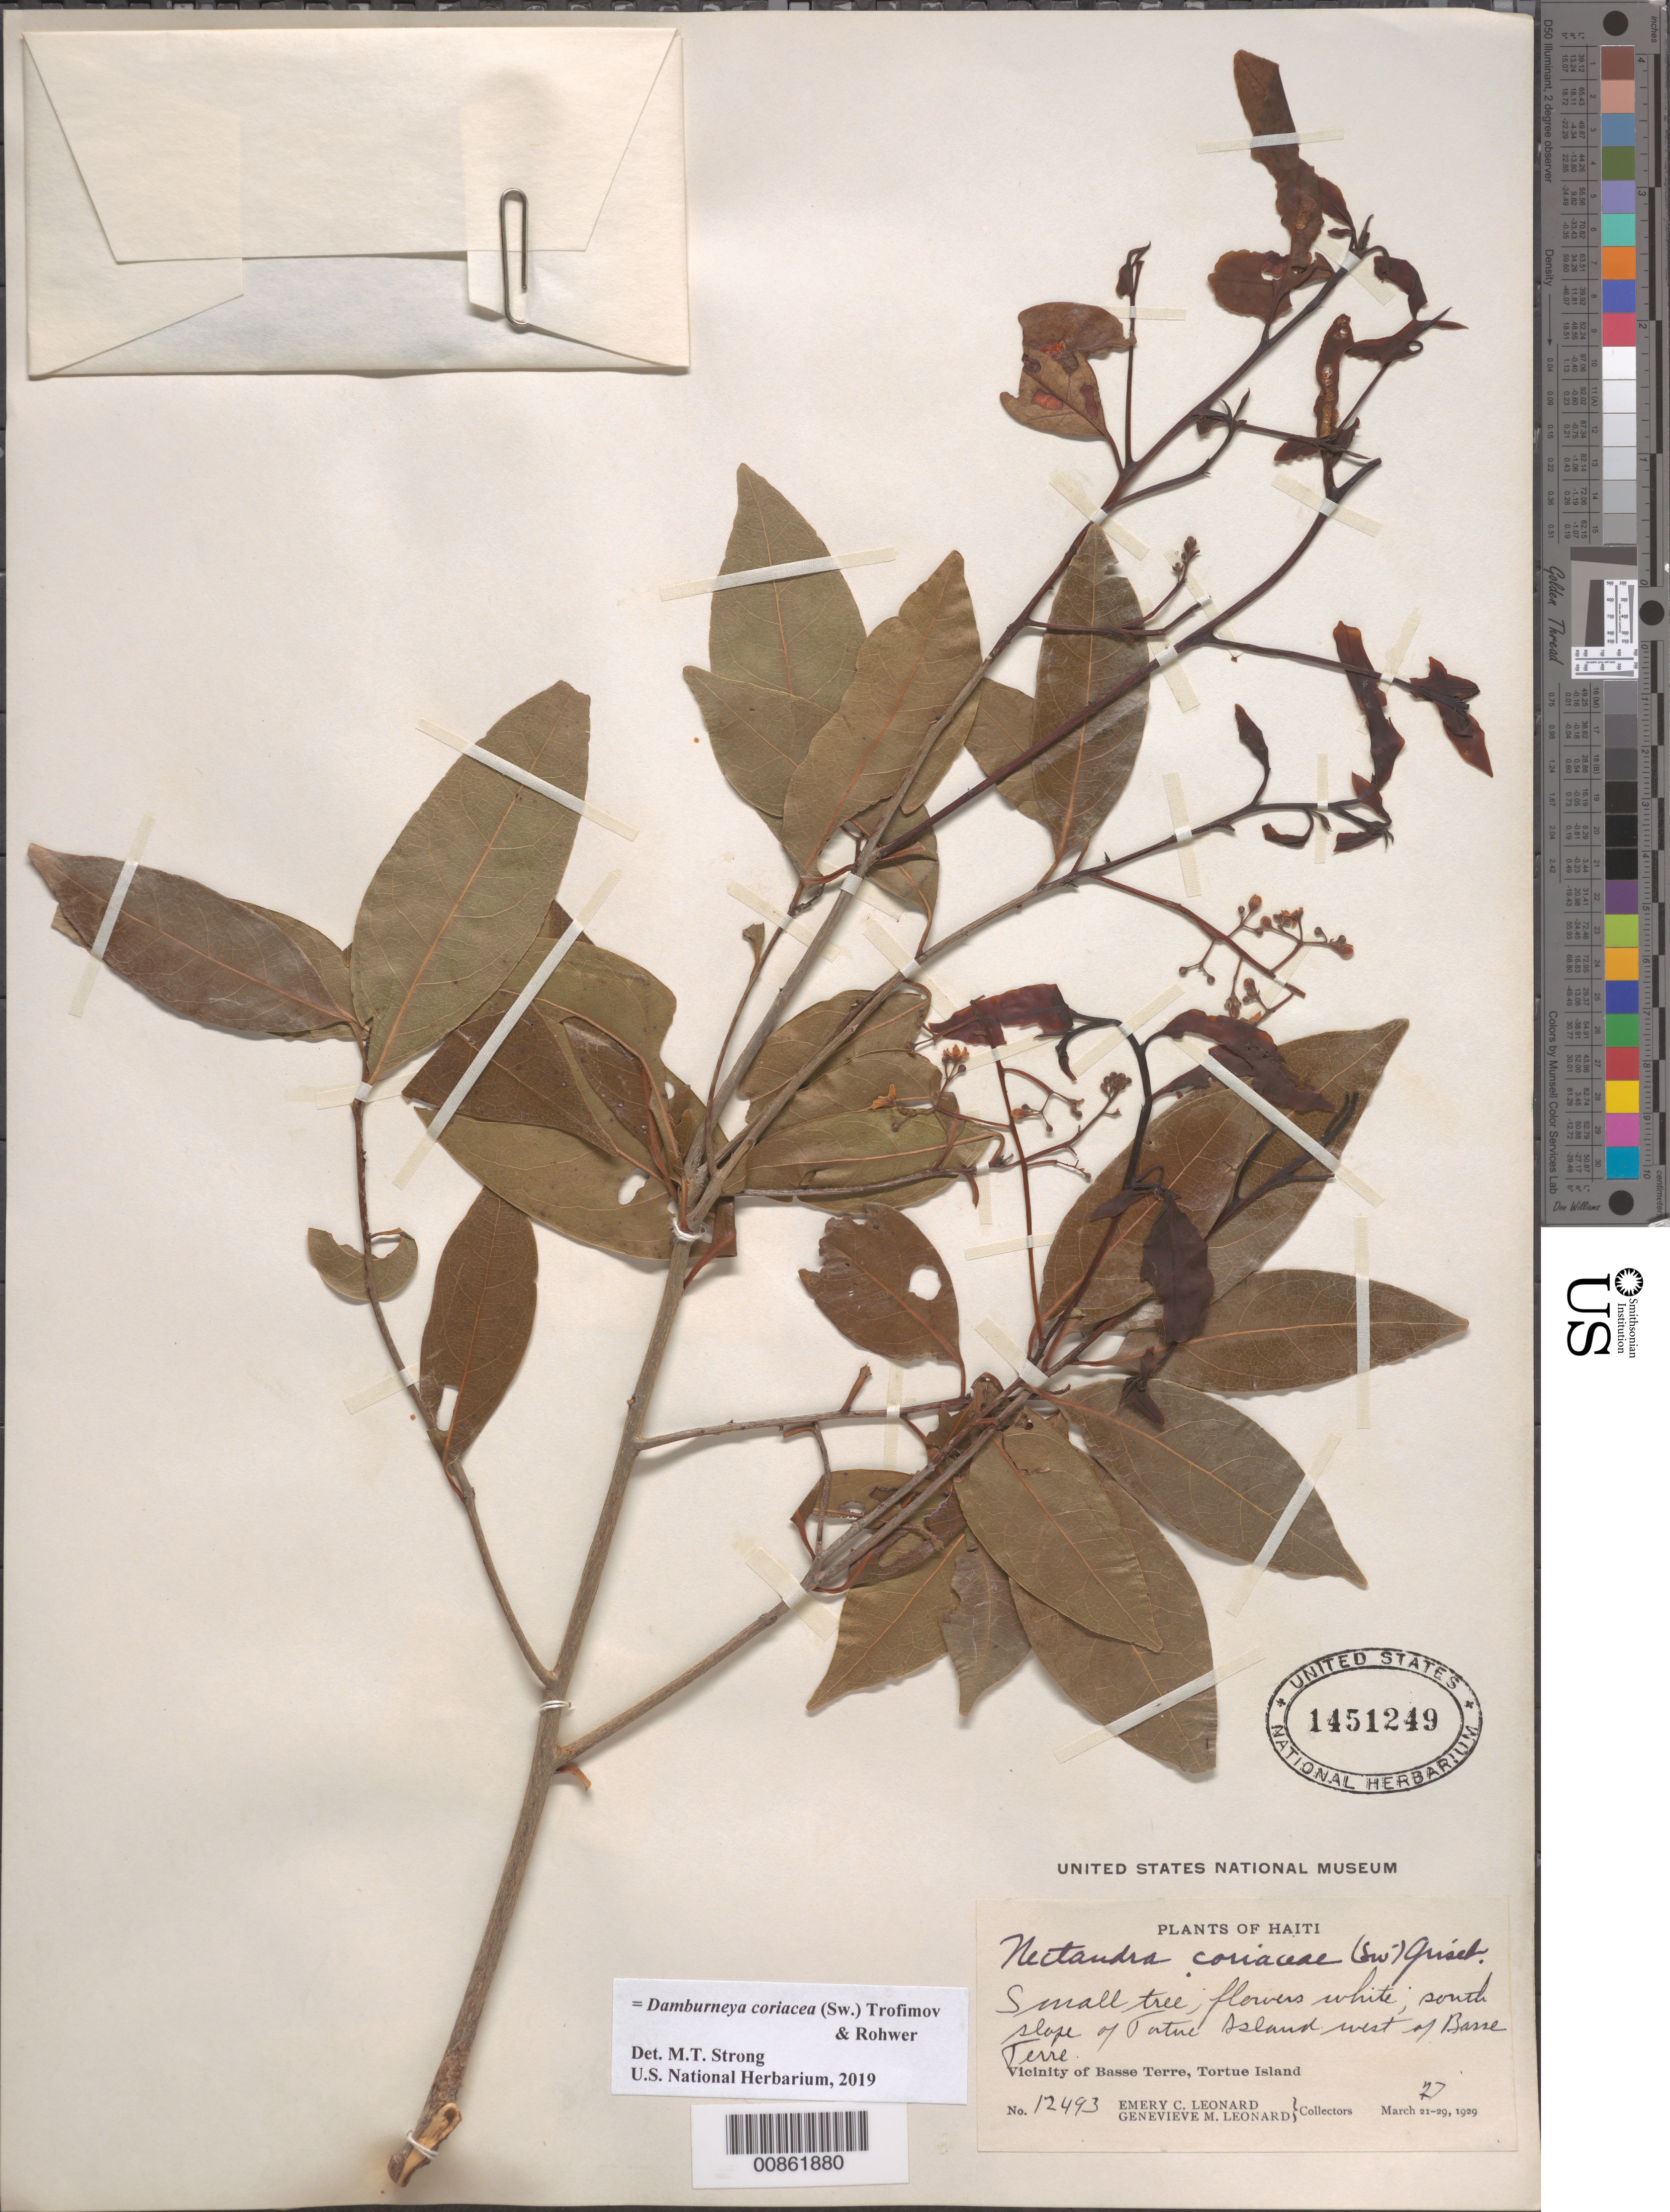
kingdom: Plantae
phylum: Tracheophyta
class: Magnoliopsida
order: Laurales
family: Lauraceae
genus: Damburneya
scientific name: Damburneya coriacea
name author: (Sw.) Trofimov & Rohwer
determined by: Strong, M. T., (US), Smithsonian Institution - National Museum of Natural History (UNITED STATES)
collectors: E. C. Leonard & G. M. Leonard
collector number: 12493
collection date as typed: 27 Mar 1929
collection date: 1929-03-27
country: Haiti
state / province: Nord-Óuest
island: Île de la Tortue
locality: South slope of Tortue Island west of Basse Terre.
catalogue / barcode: US 1451249